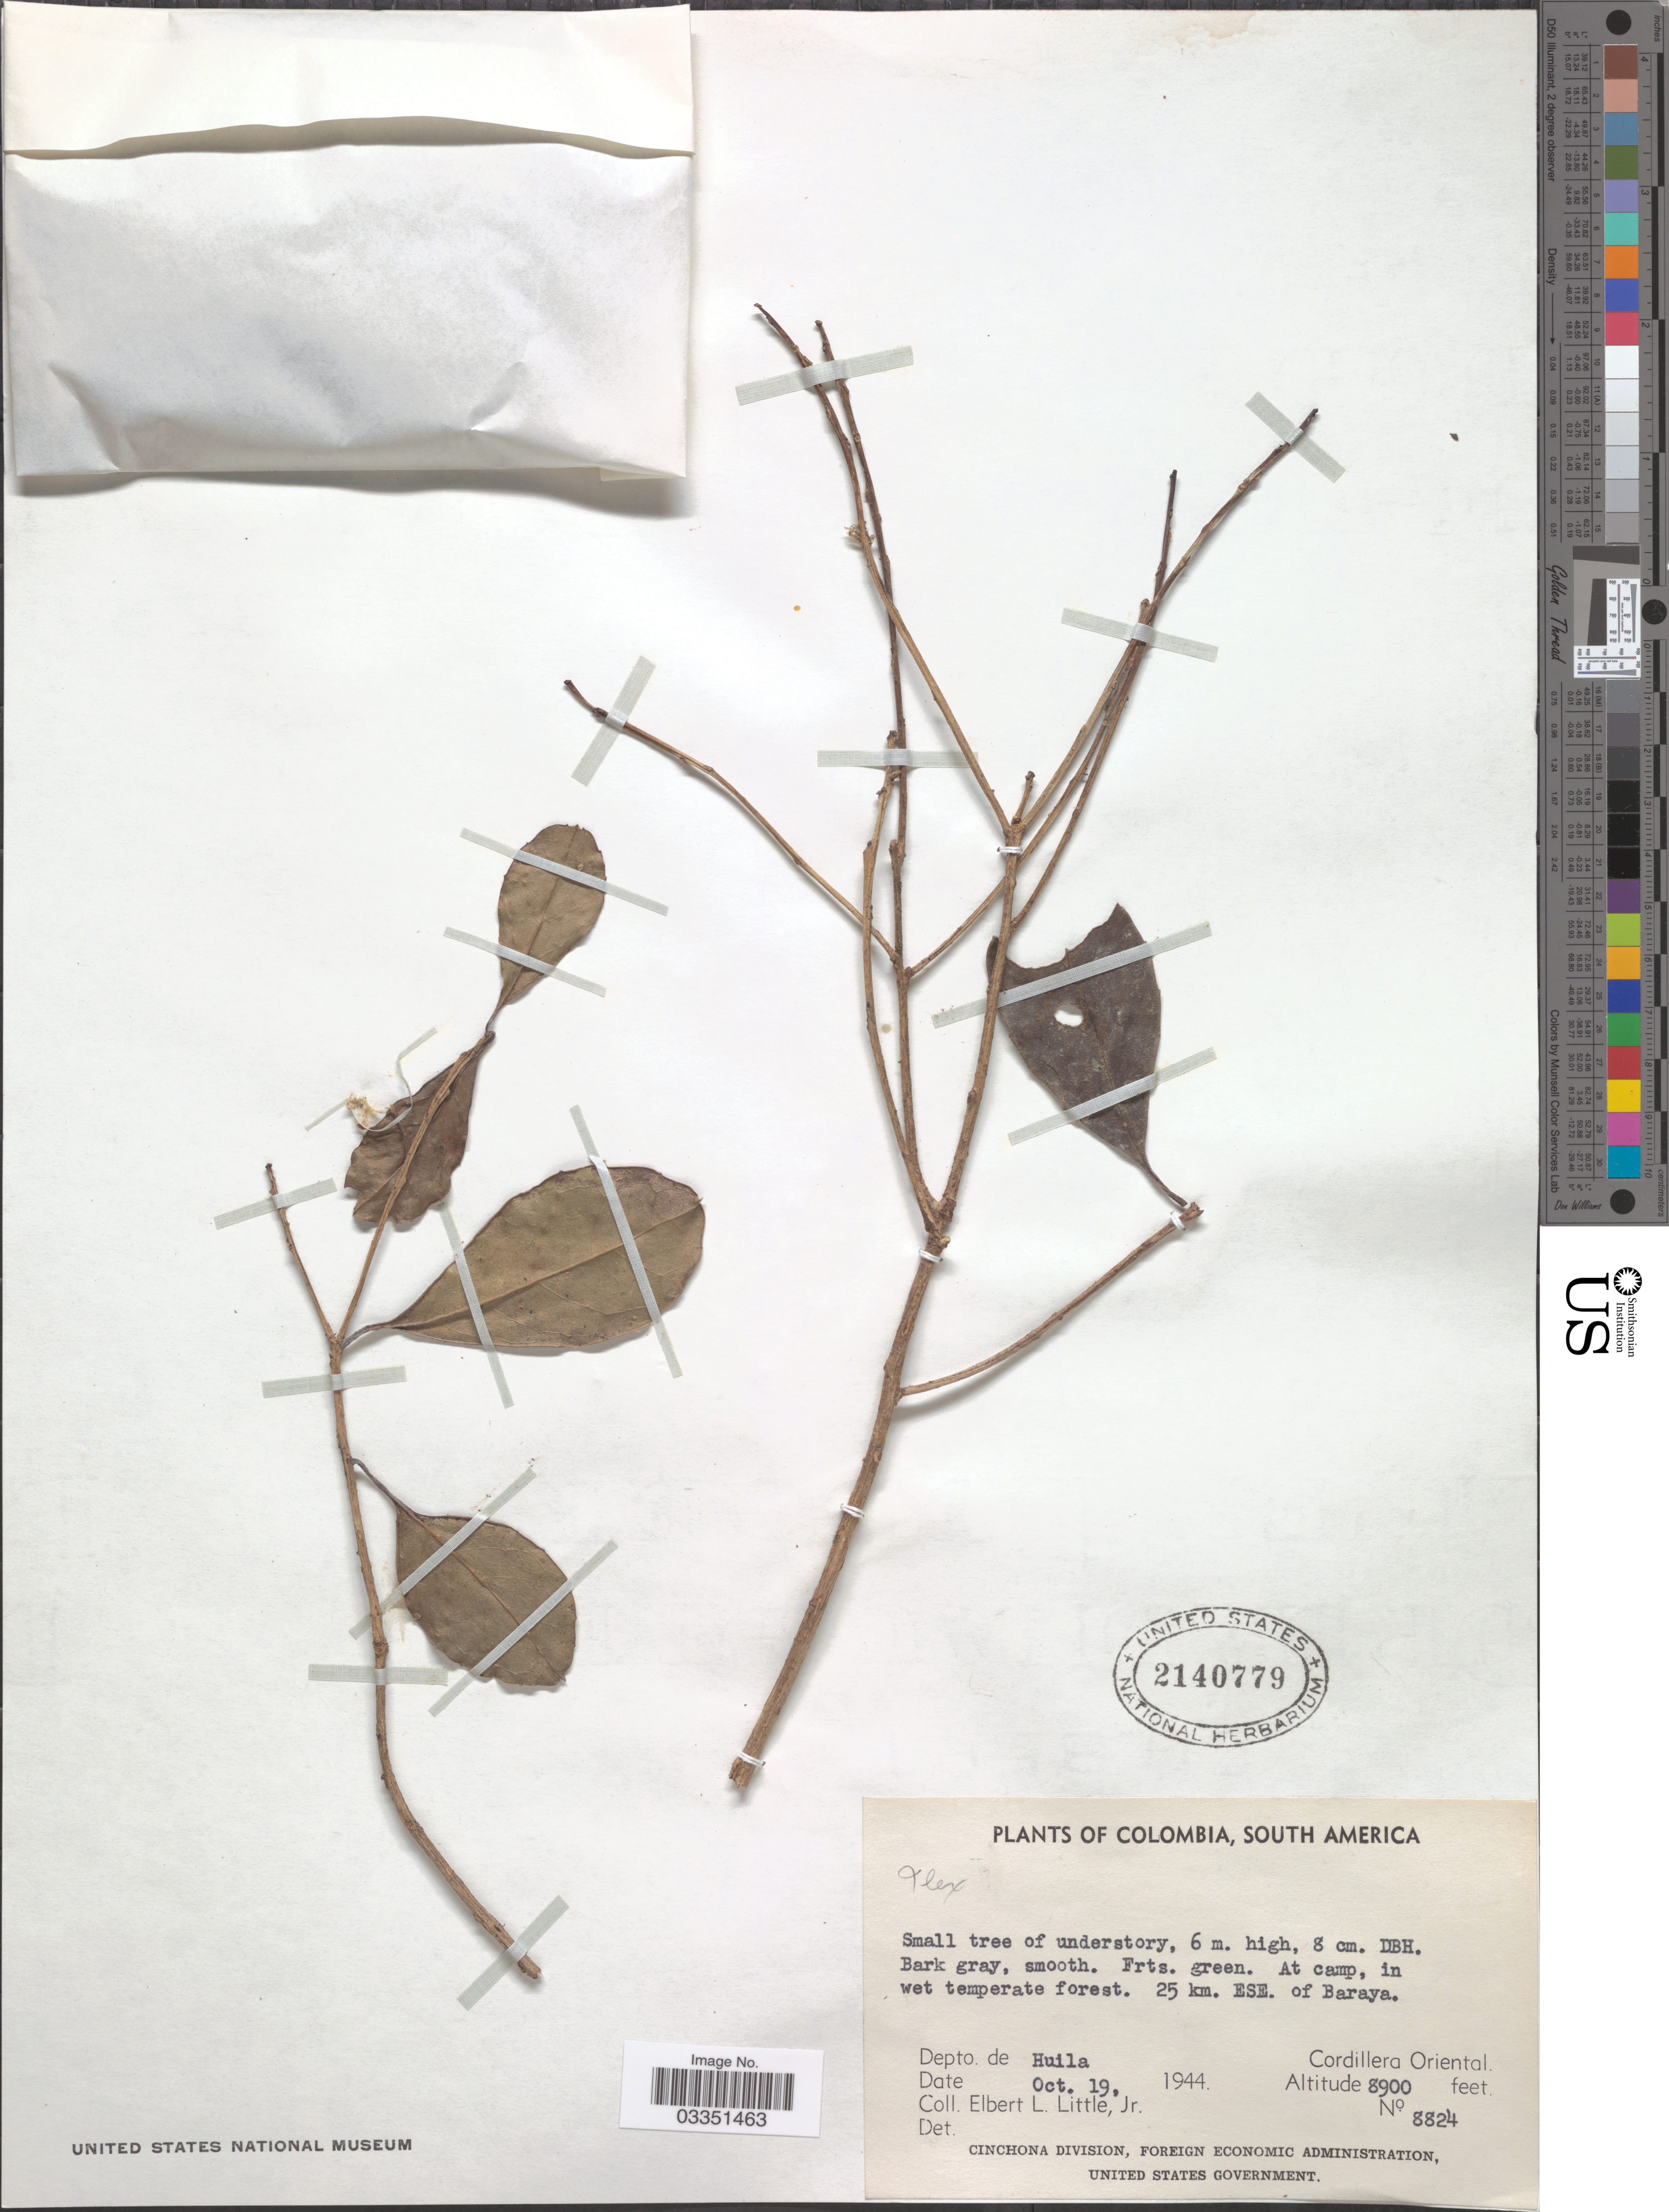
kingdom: Plantae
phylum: Tracheophyta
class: Magnoliopsida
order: Aquifoliales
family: Aquifoliaceae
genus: Ilex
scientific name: Ilex sp.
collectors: E. L. Little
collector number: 8824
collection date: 1944-10-19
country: Colombia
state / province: Huila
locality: At camp, in wet temperate forest, 25 km. ESE. of Baraya. Depto. de Huila. Cordillera Oriental.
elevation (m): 2713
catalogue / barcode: US 2140779